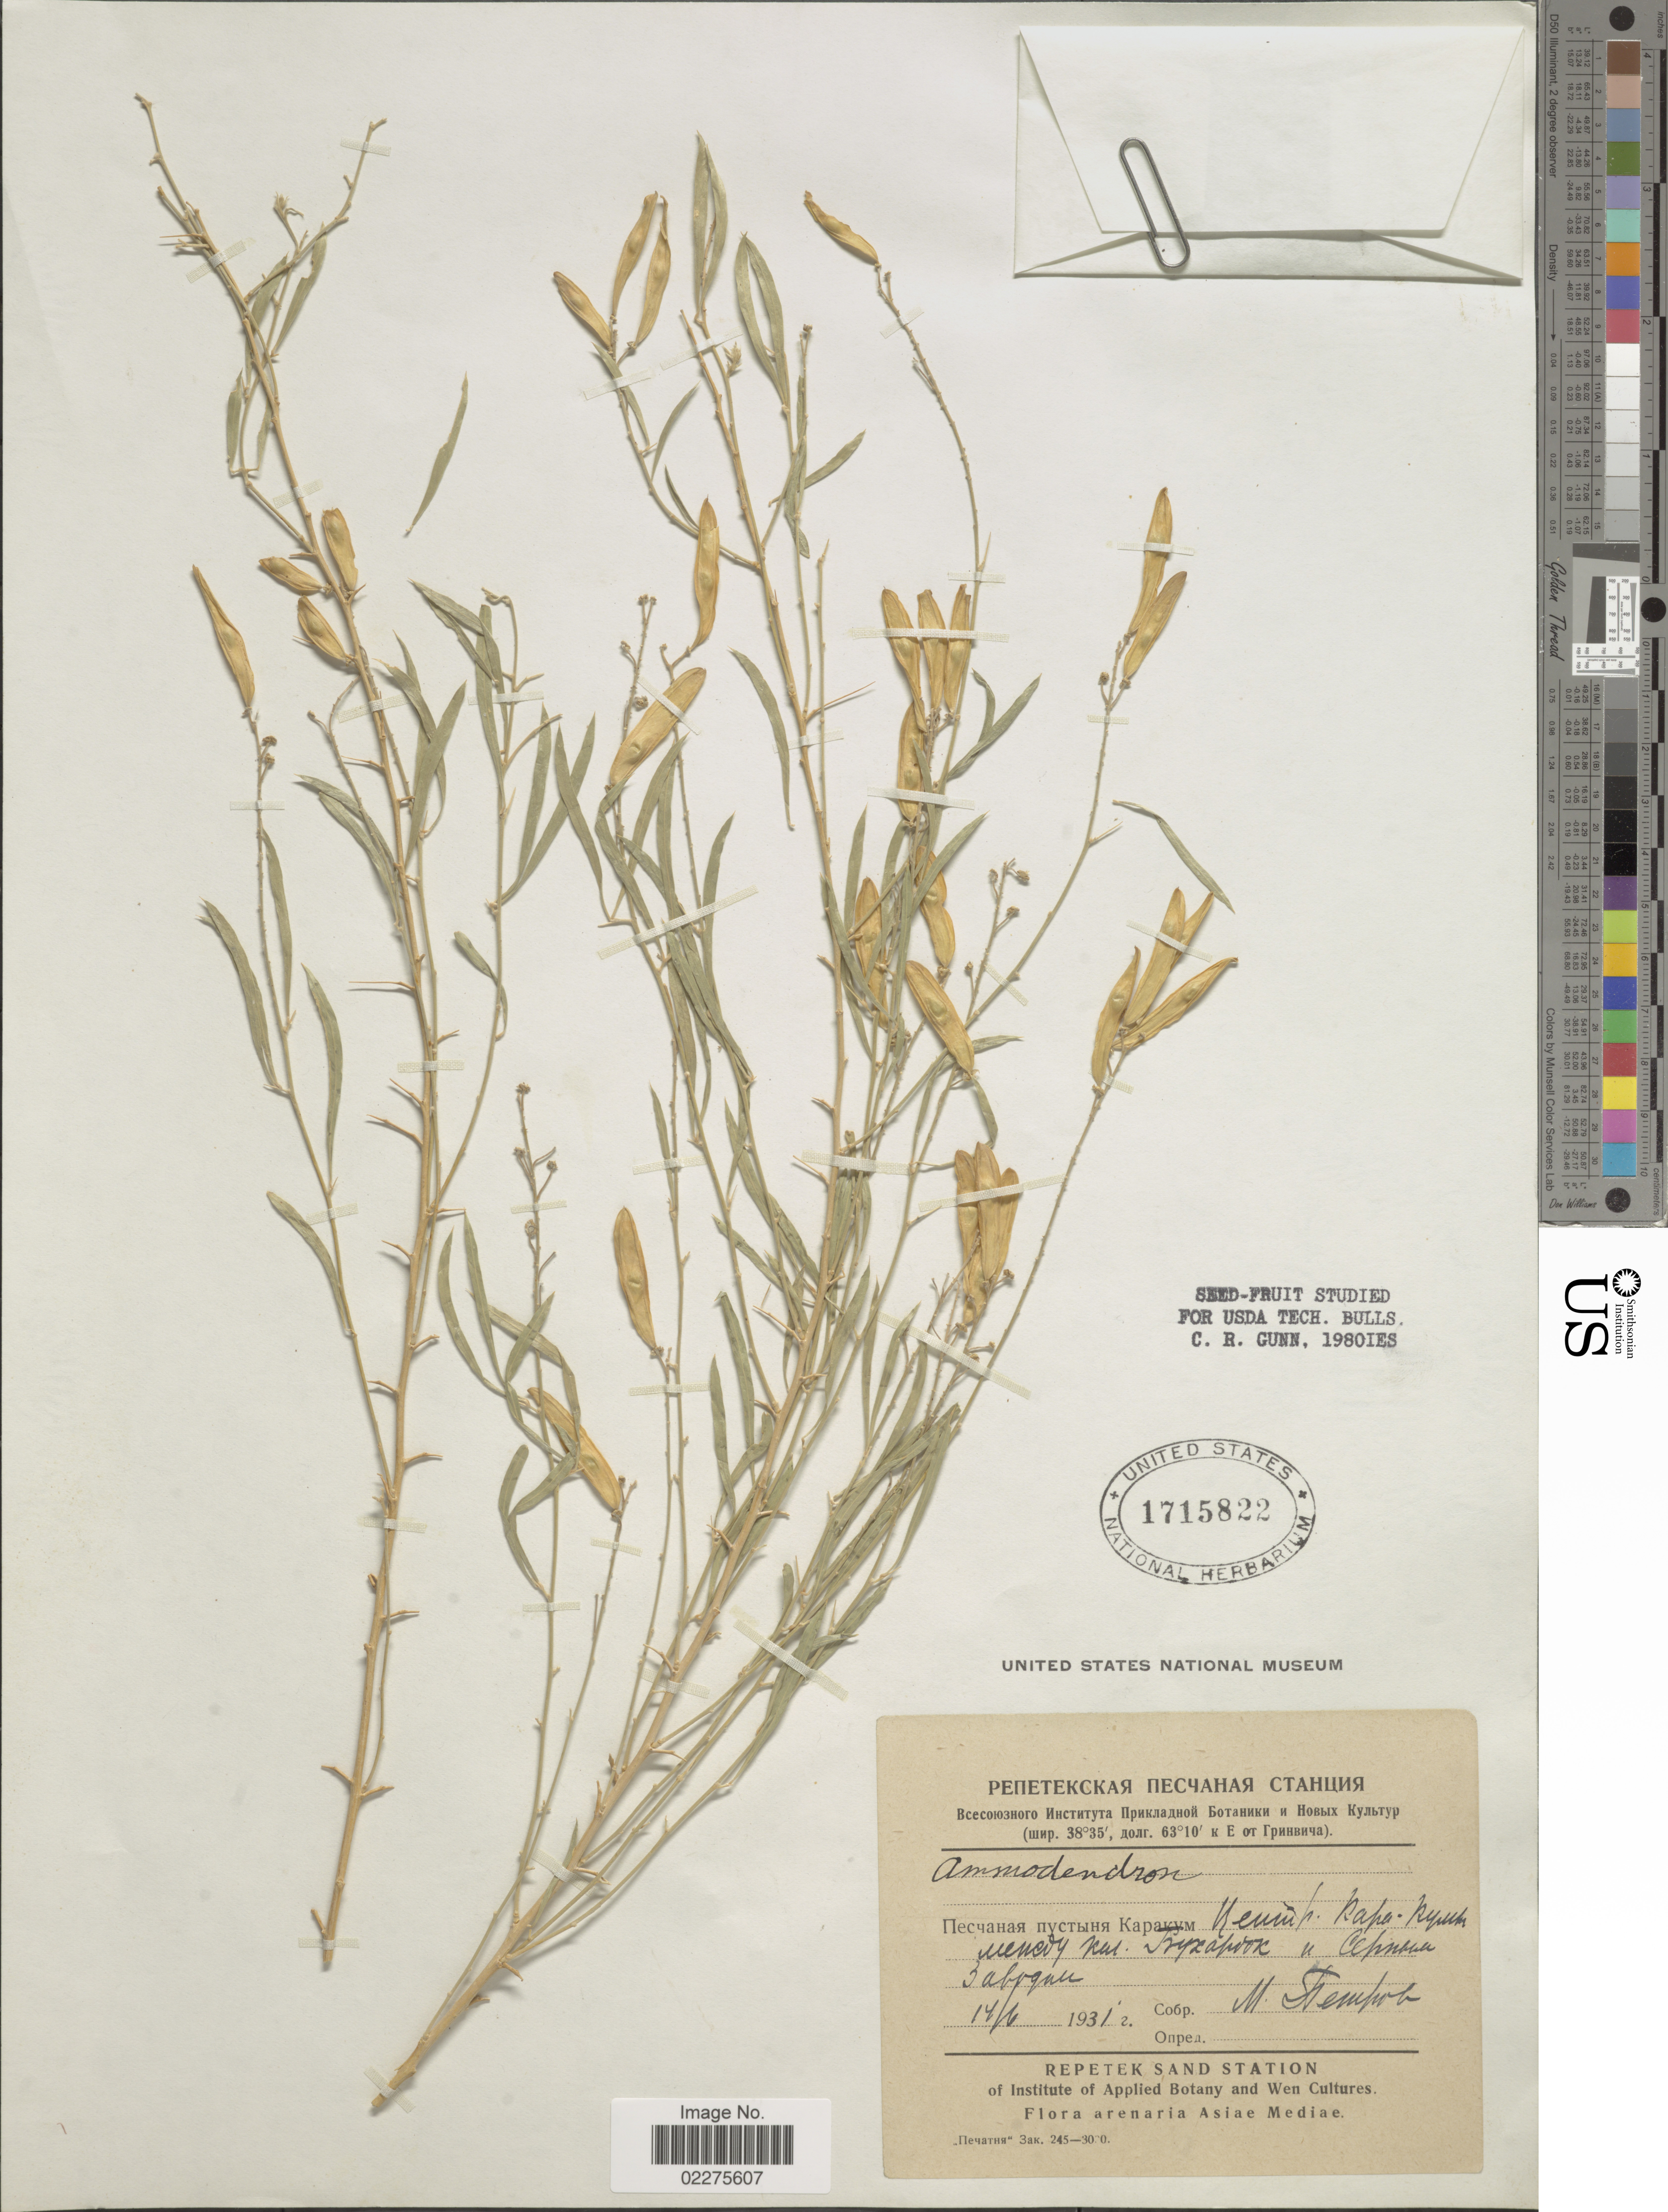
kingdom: Plantae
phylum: Tracheophyta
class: Magnoliopsida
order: Fabales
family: Fabaceae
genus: Ammodendron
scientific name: Ammodendron sp.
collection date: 1931-06-14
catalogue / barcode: US 1715822